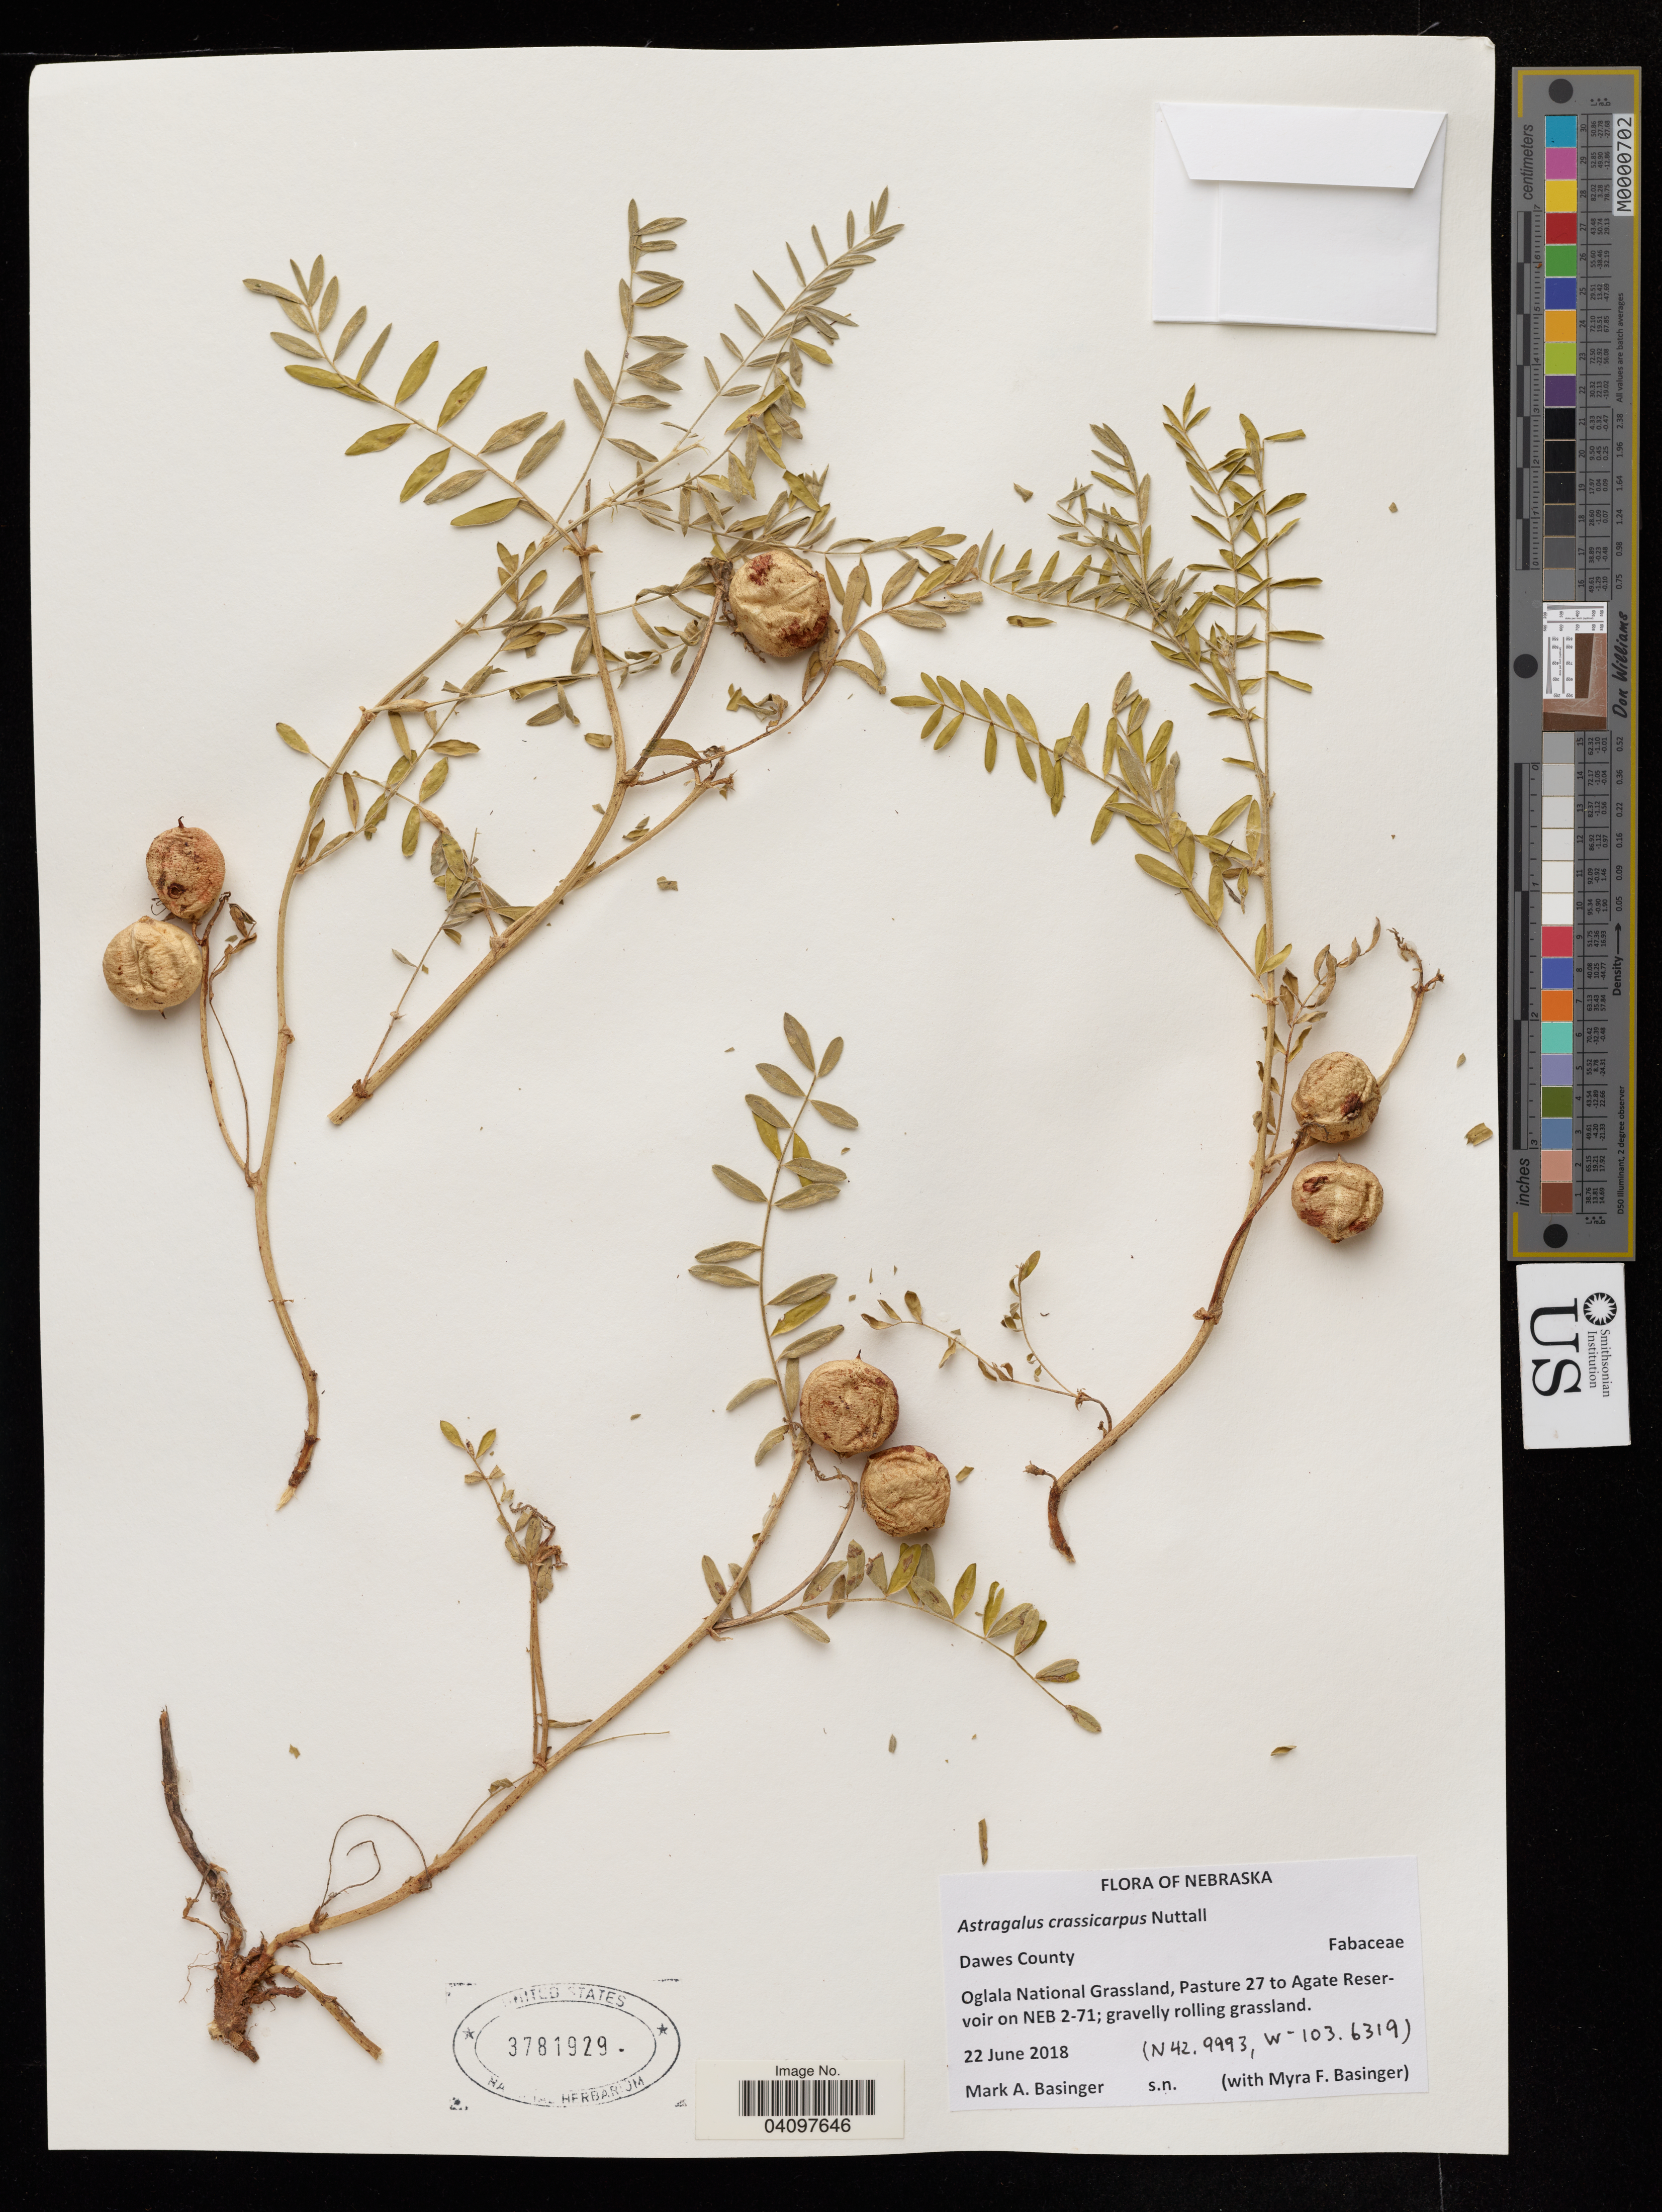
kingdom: Plantae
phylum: Tracheophyta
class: Magnoliopsida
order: Fabales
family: Fabaceae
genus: Astragalus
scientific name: Astragalus crassicarpus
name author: Nutt.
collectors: M. Basinger & M. Basinger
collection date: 2018-06-22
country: United States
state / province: Nebraska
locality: Dawes County. Oglala National Grassland, Pasture 27 to Agate Reservoir on NEB 2-71.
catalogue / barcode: US 3781929